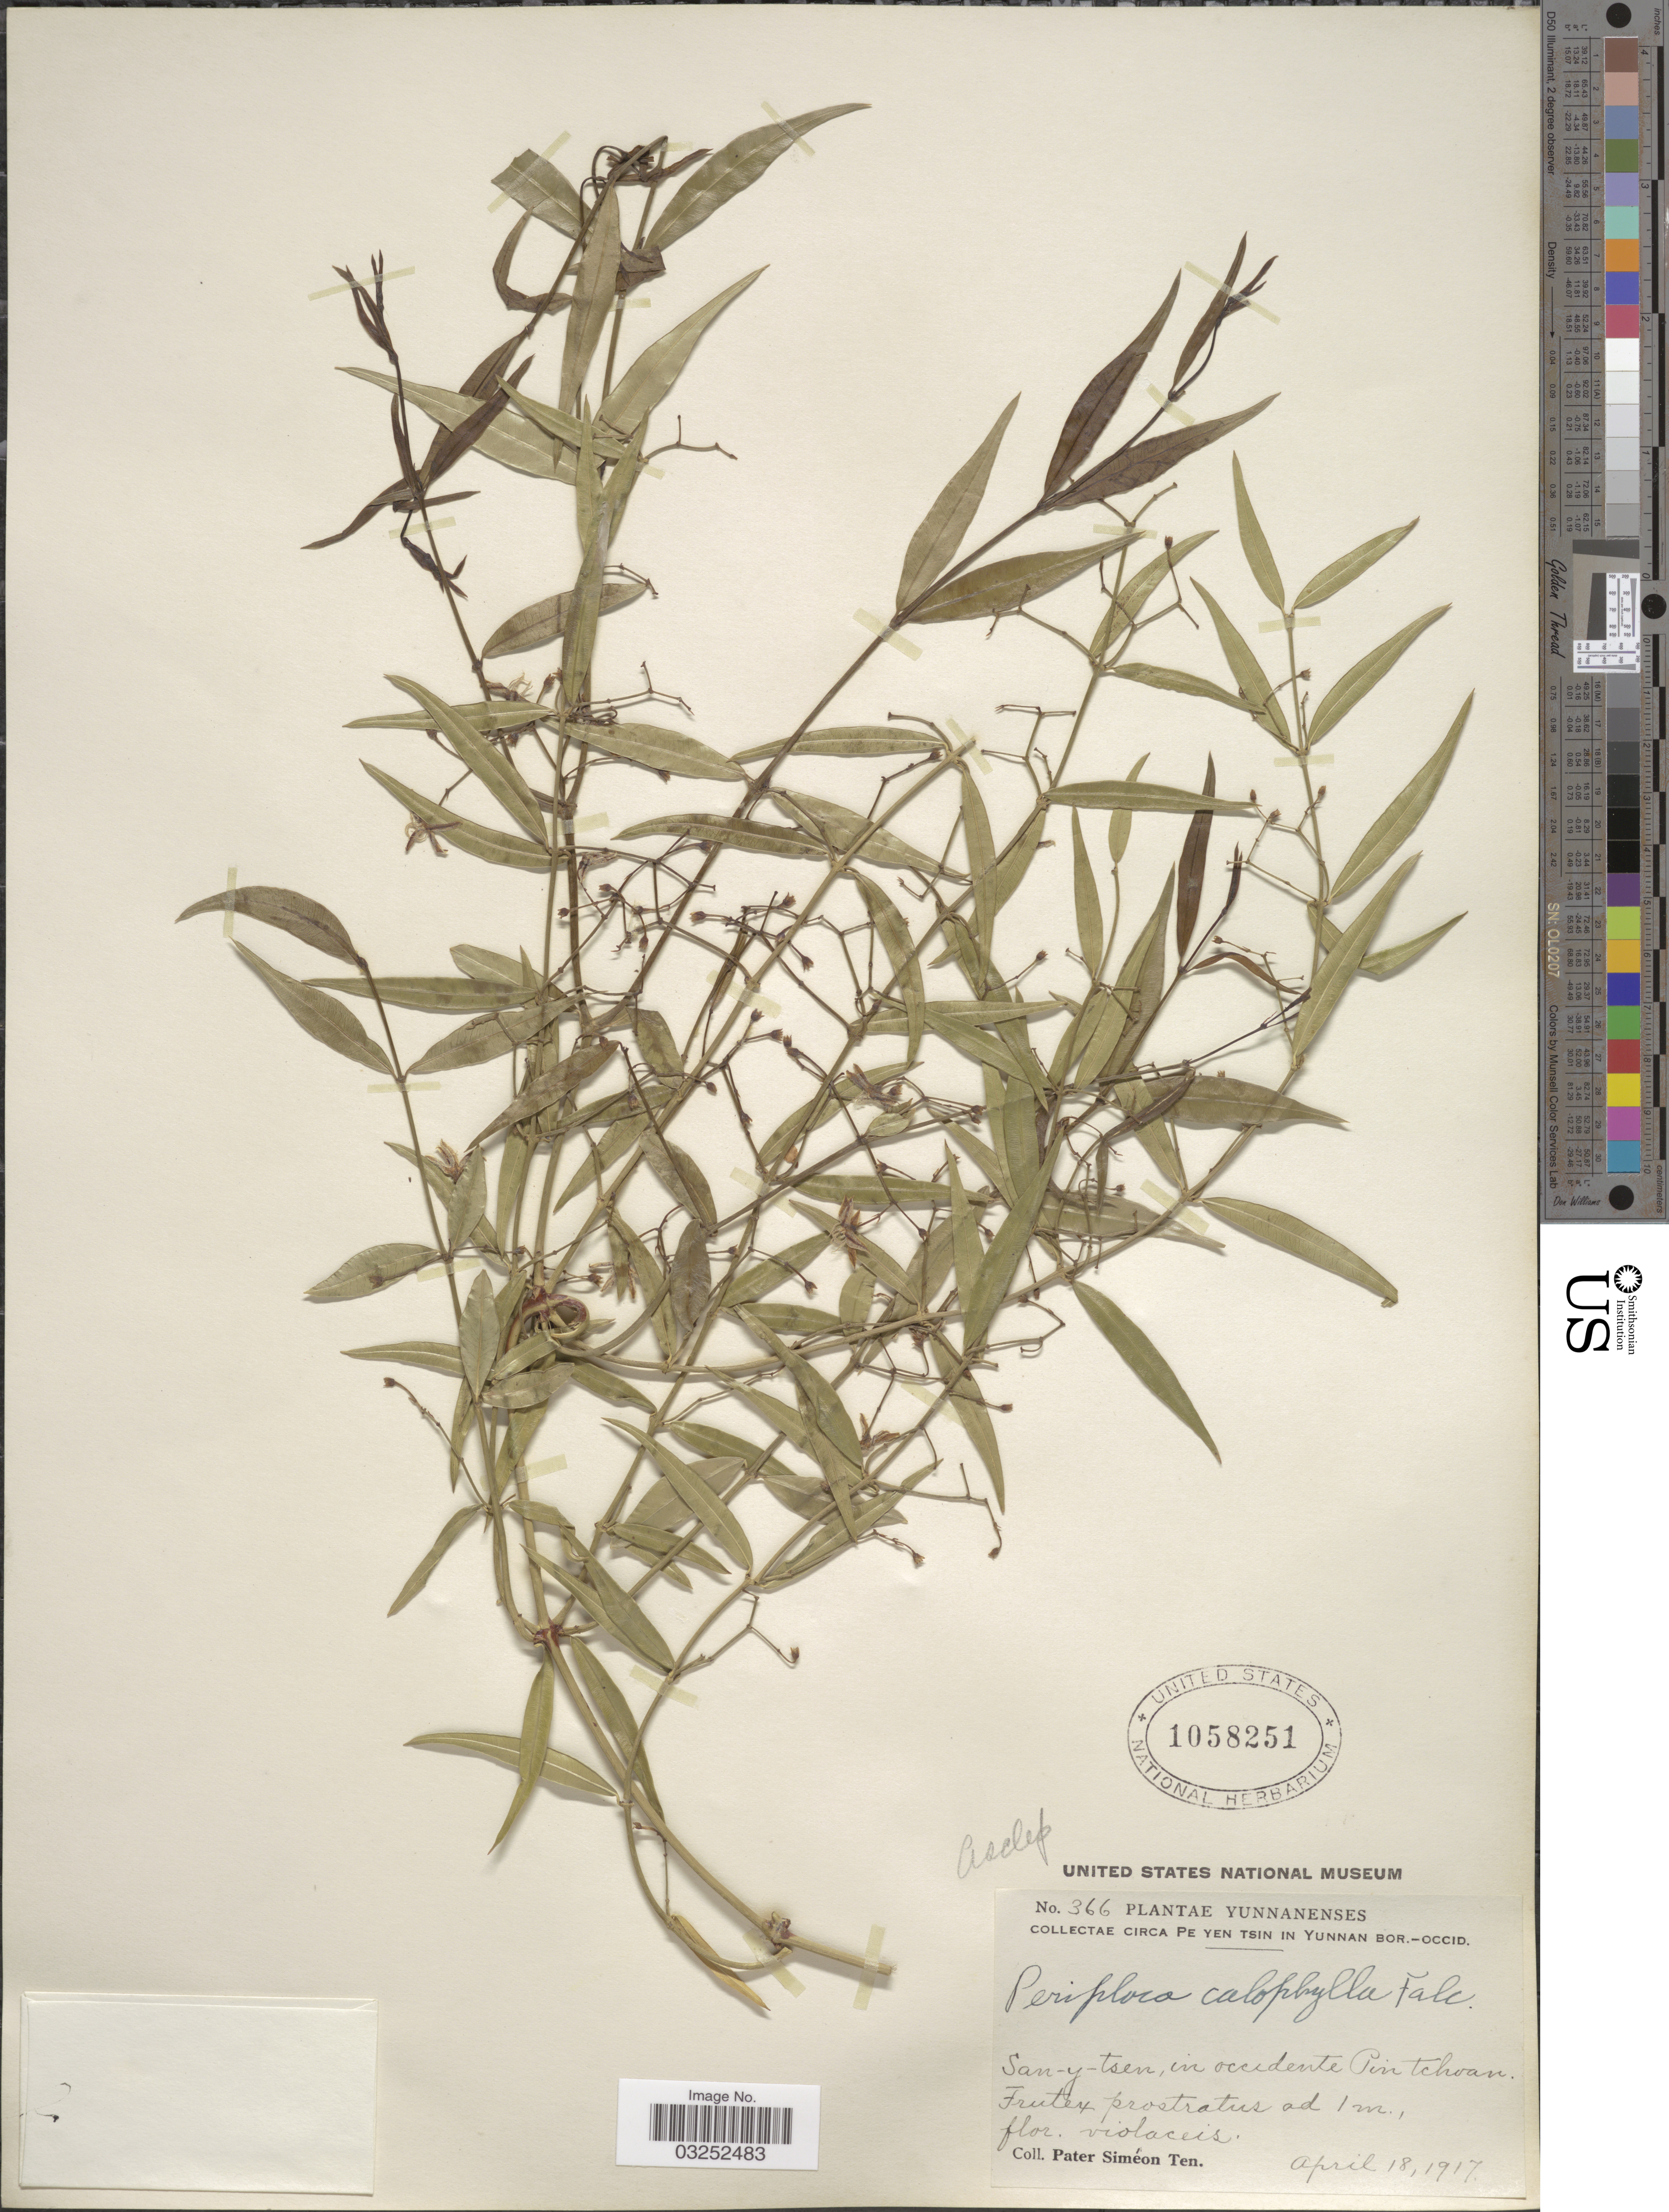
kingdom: Plantae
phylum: Tracheophyta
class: Magnoliopsida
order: Gentianales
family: Apocynaceae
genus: Periploca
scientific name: Periploca calophylla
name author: Rich. & Quart.-Dill.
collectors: P. S. Ten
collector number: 366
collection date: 1917-04-18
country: China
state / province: Yunnan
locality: Circa pe Yen Tsin in Yunnan Bor.-occid. San-y-tsen, in occidente Pin tchoan.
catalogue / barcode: US 1058251